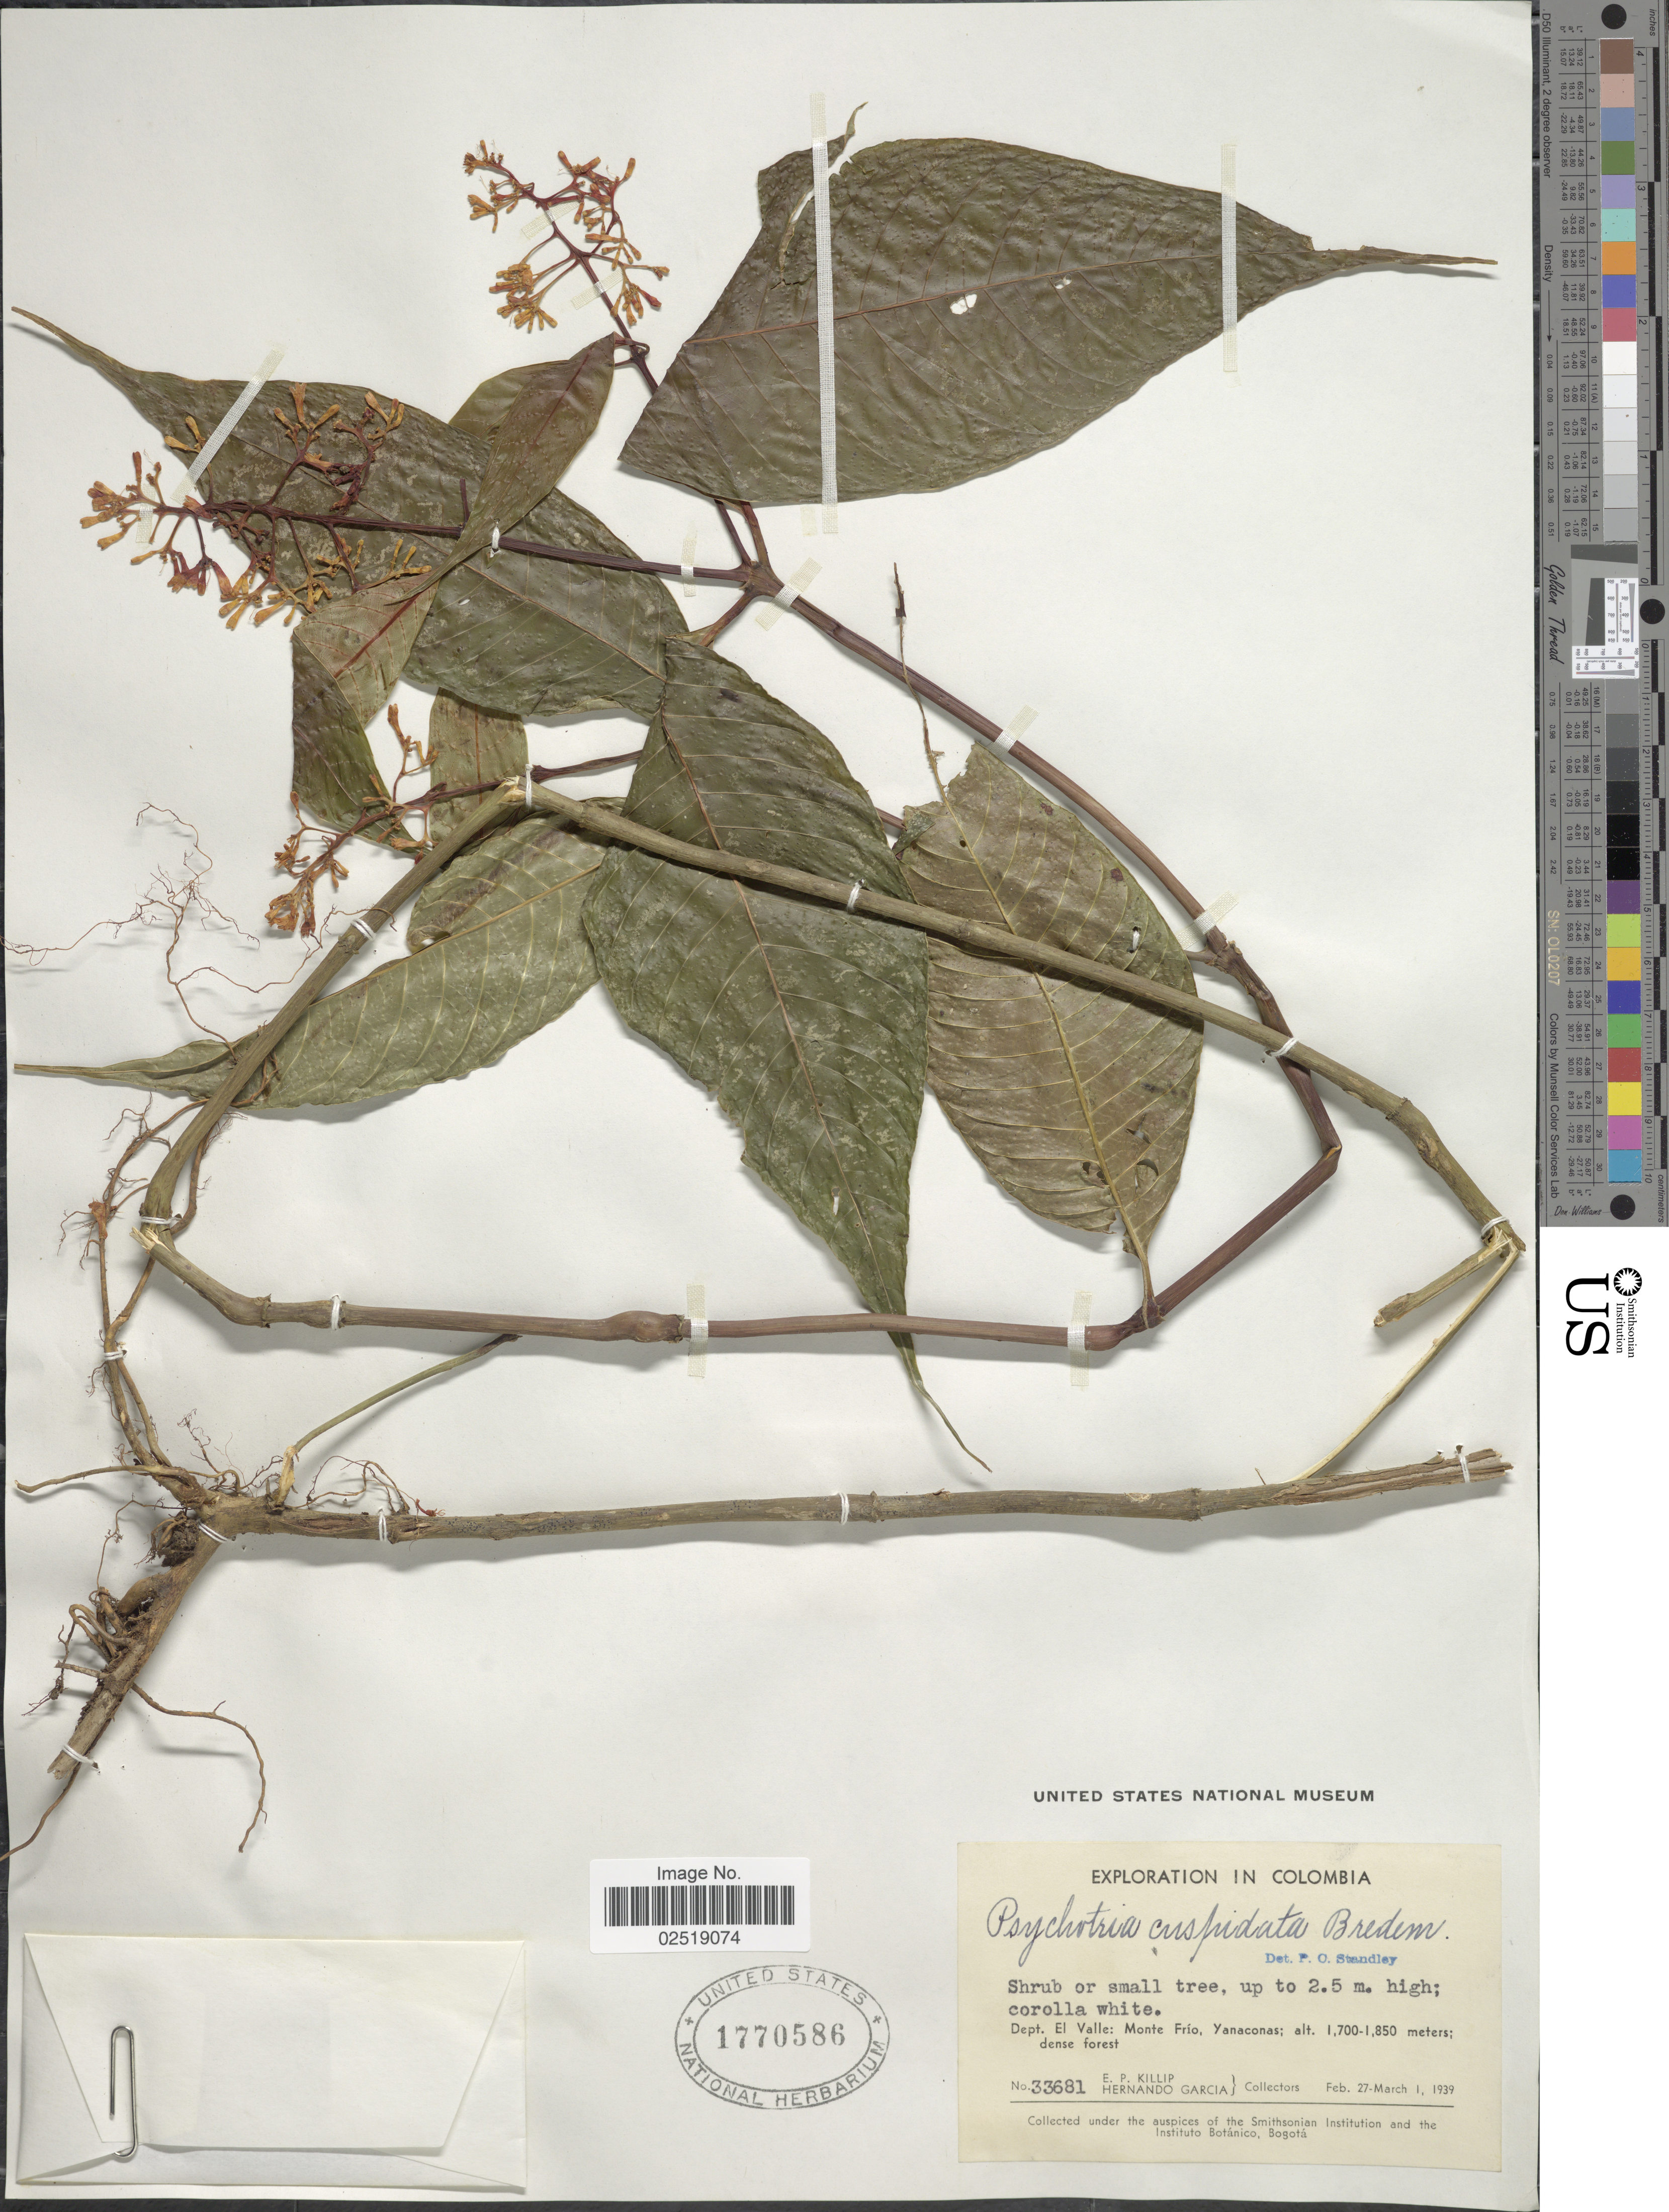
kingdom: Plantae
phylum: Tracheophyta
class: Magnoliopsida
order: Gentianales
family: Rubiaceae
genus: Psychotria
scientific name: Psychotria cuspidata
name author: Bredem. ex Schult.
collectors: E. P. Killip & H. Garcia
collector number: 33681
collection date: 1939-02-27/1939-03-01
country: Colombia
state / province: Valle del Cauca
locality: Dept. El Valle: Monte Frio, Yanaconas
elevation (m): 1700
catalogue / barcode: US 1770586